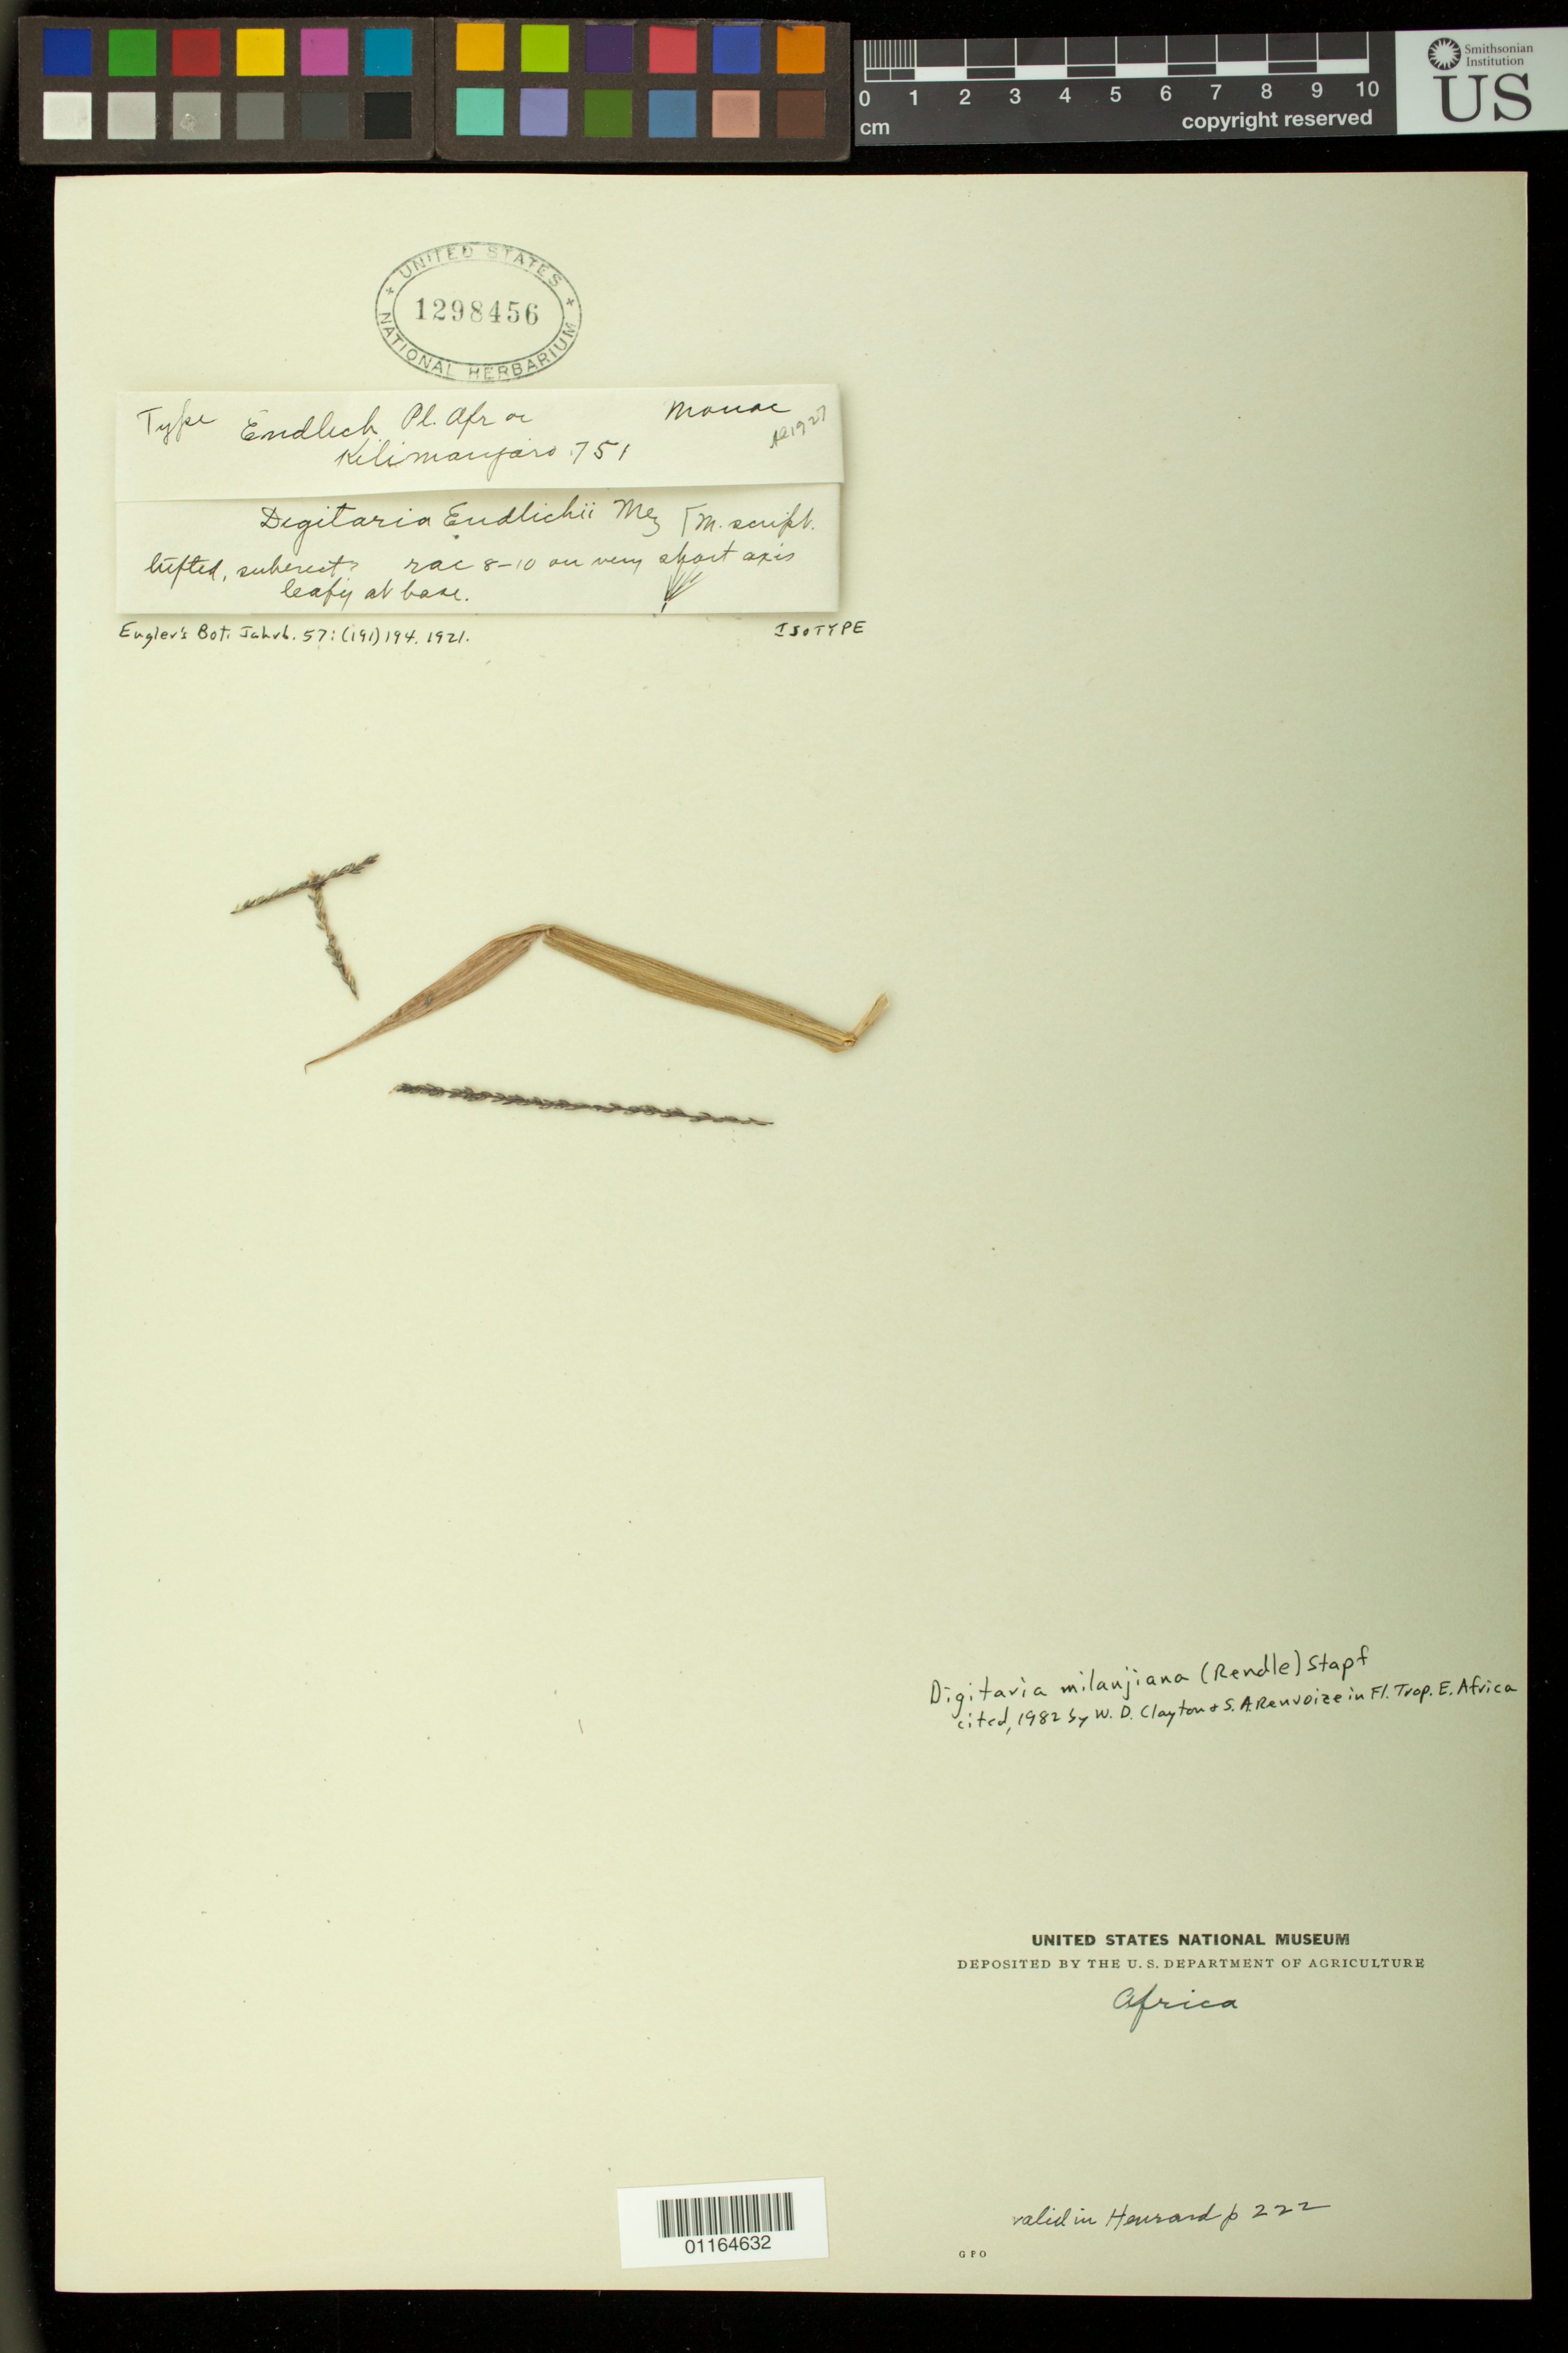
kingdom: Plantae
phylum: Tracheophyta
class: Liliopsida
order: Poales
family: Poaceae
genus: Digitaria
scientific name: Digitaria endlichii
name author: Mez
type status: Type Collection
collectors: R. Endlich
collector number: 751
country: Tanzania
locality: Kilimanjaro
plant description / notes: Fragmentary material of type specimen ex herb. Monac.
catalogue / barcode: US 1298456